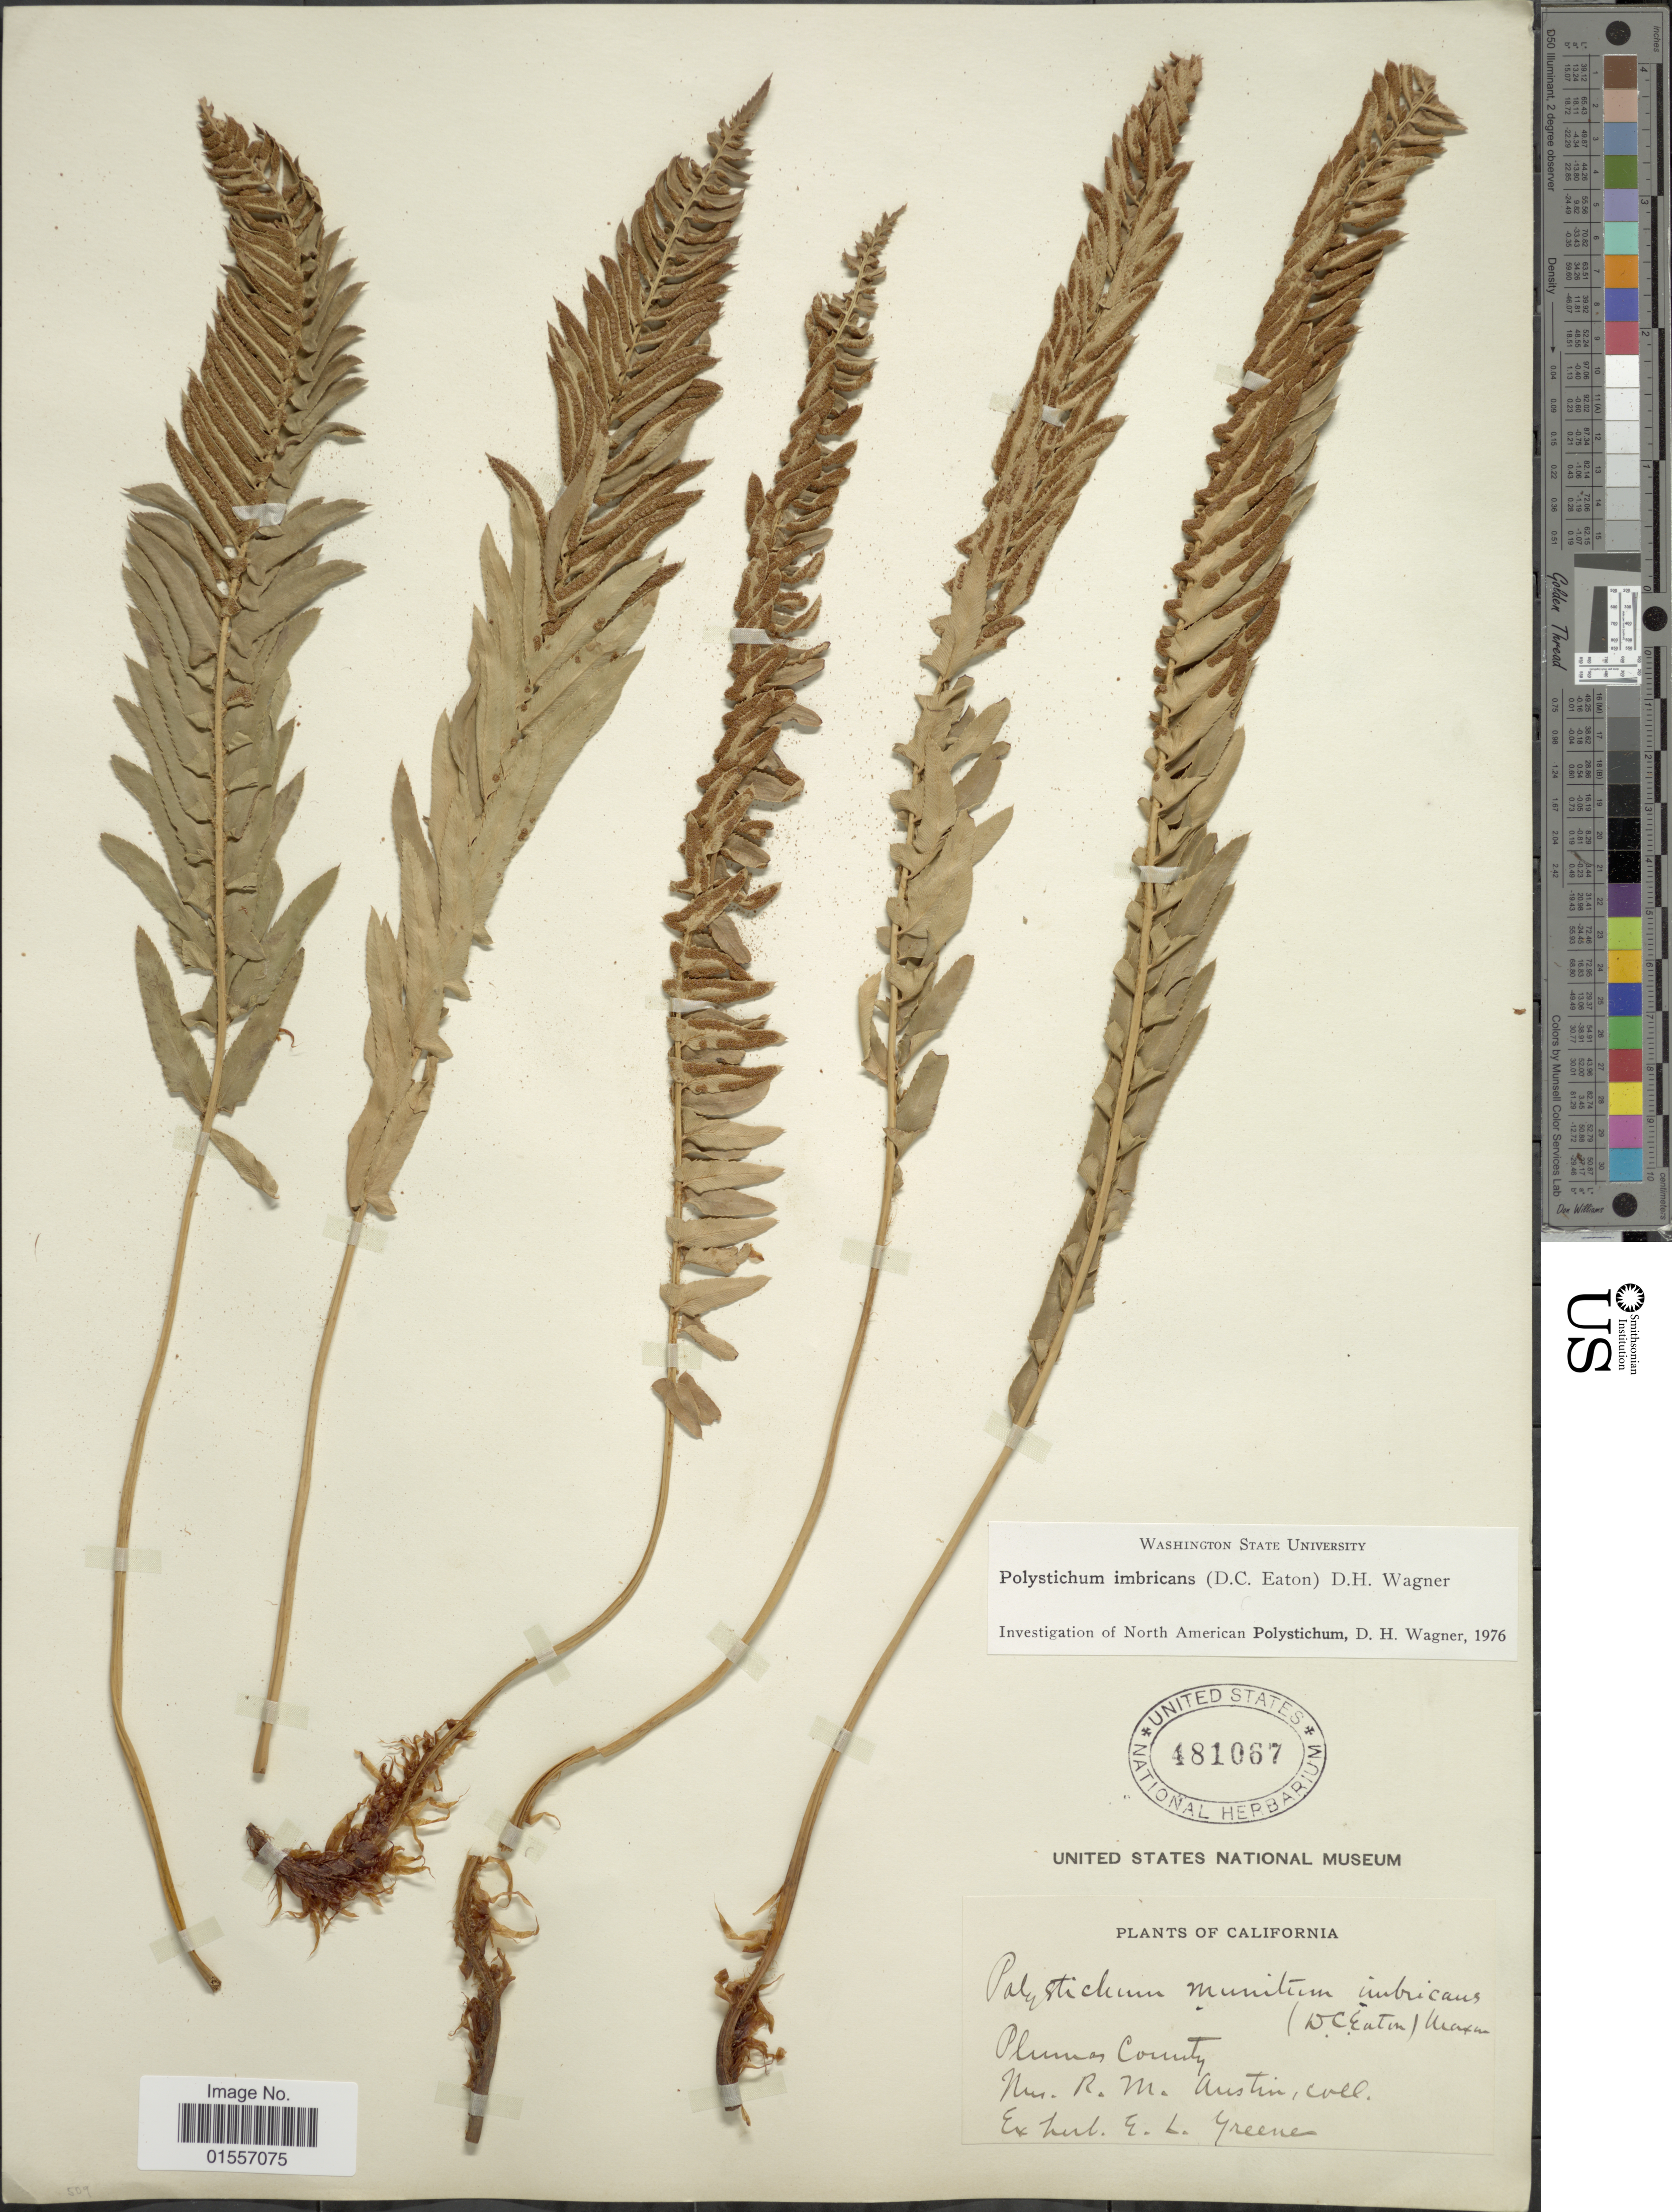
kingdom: Plantae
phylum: Tracheophyta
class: Polypodiopsida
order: Polypodiales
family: Dryopteridaceae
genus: Polystichum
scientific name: Polystichum imbricans subsp. imbricans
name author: (D.C. Eaton) D.H. Wagner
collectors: R. Austin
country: United States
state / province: California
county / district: Plumas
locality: Plumas County.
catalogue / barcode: US 481067